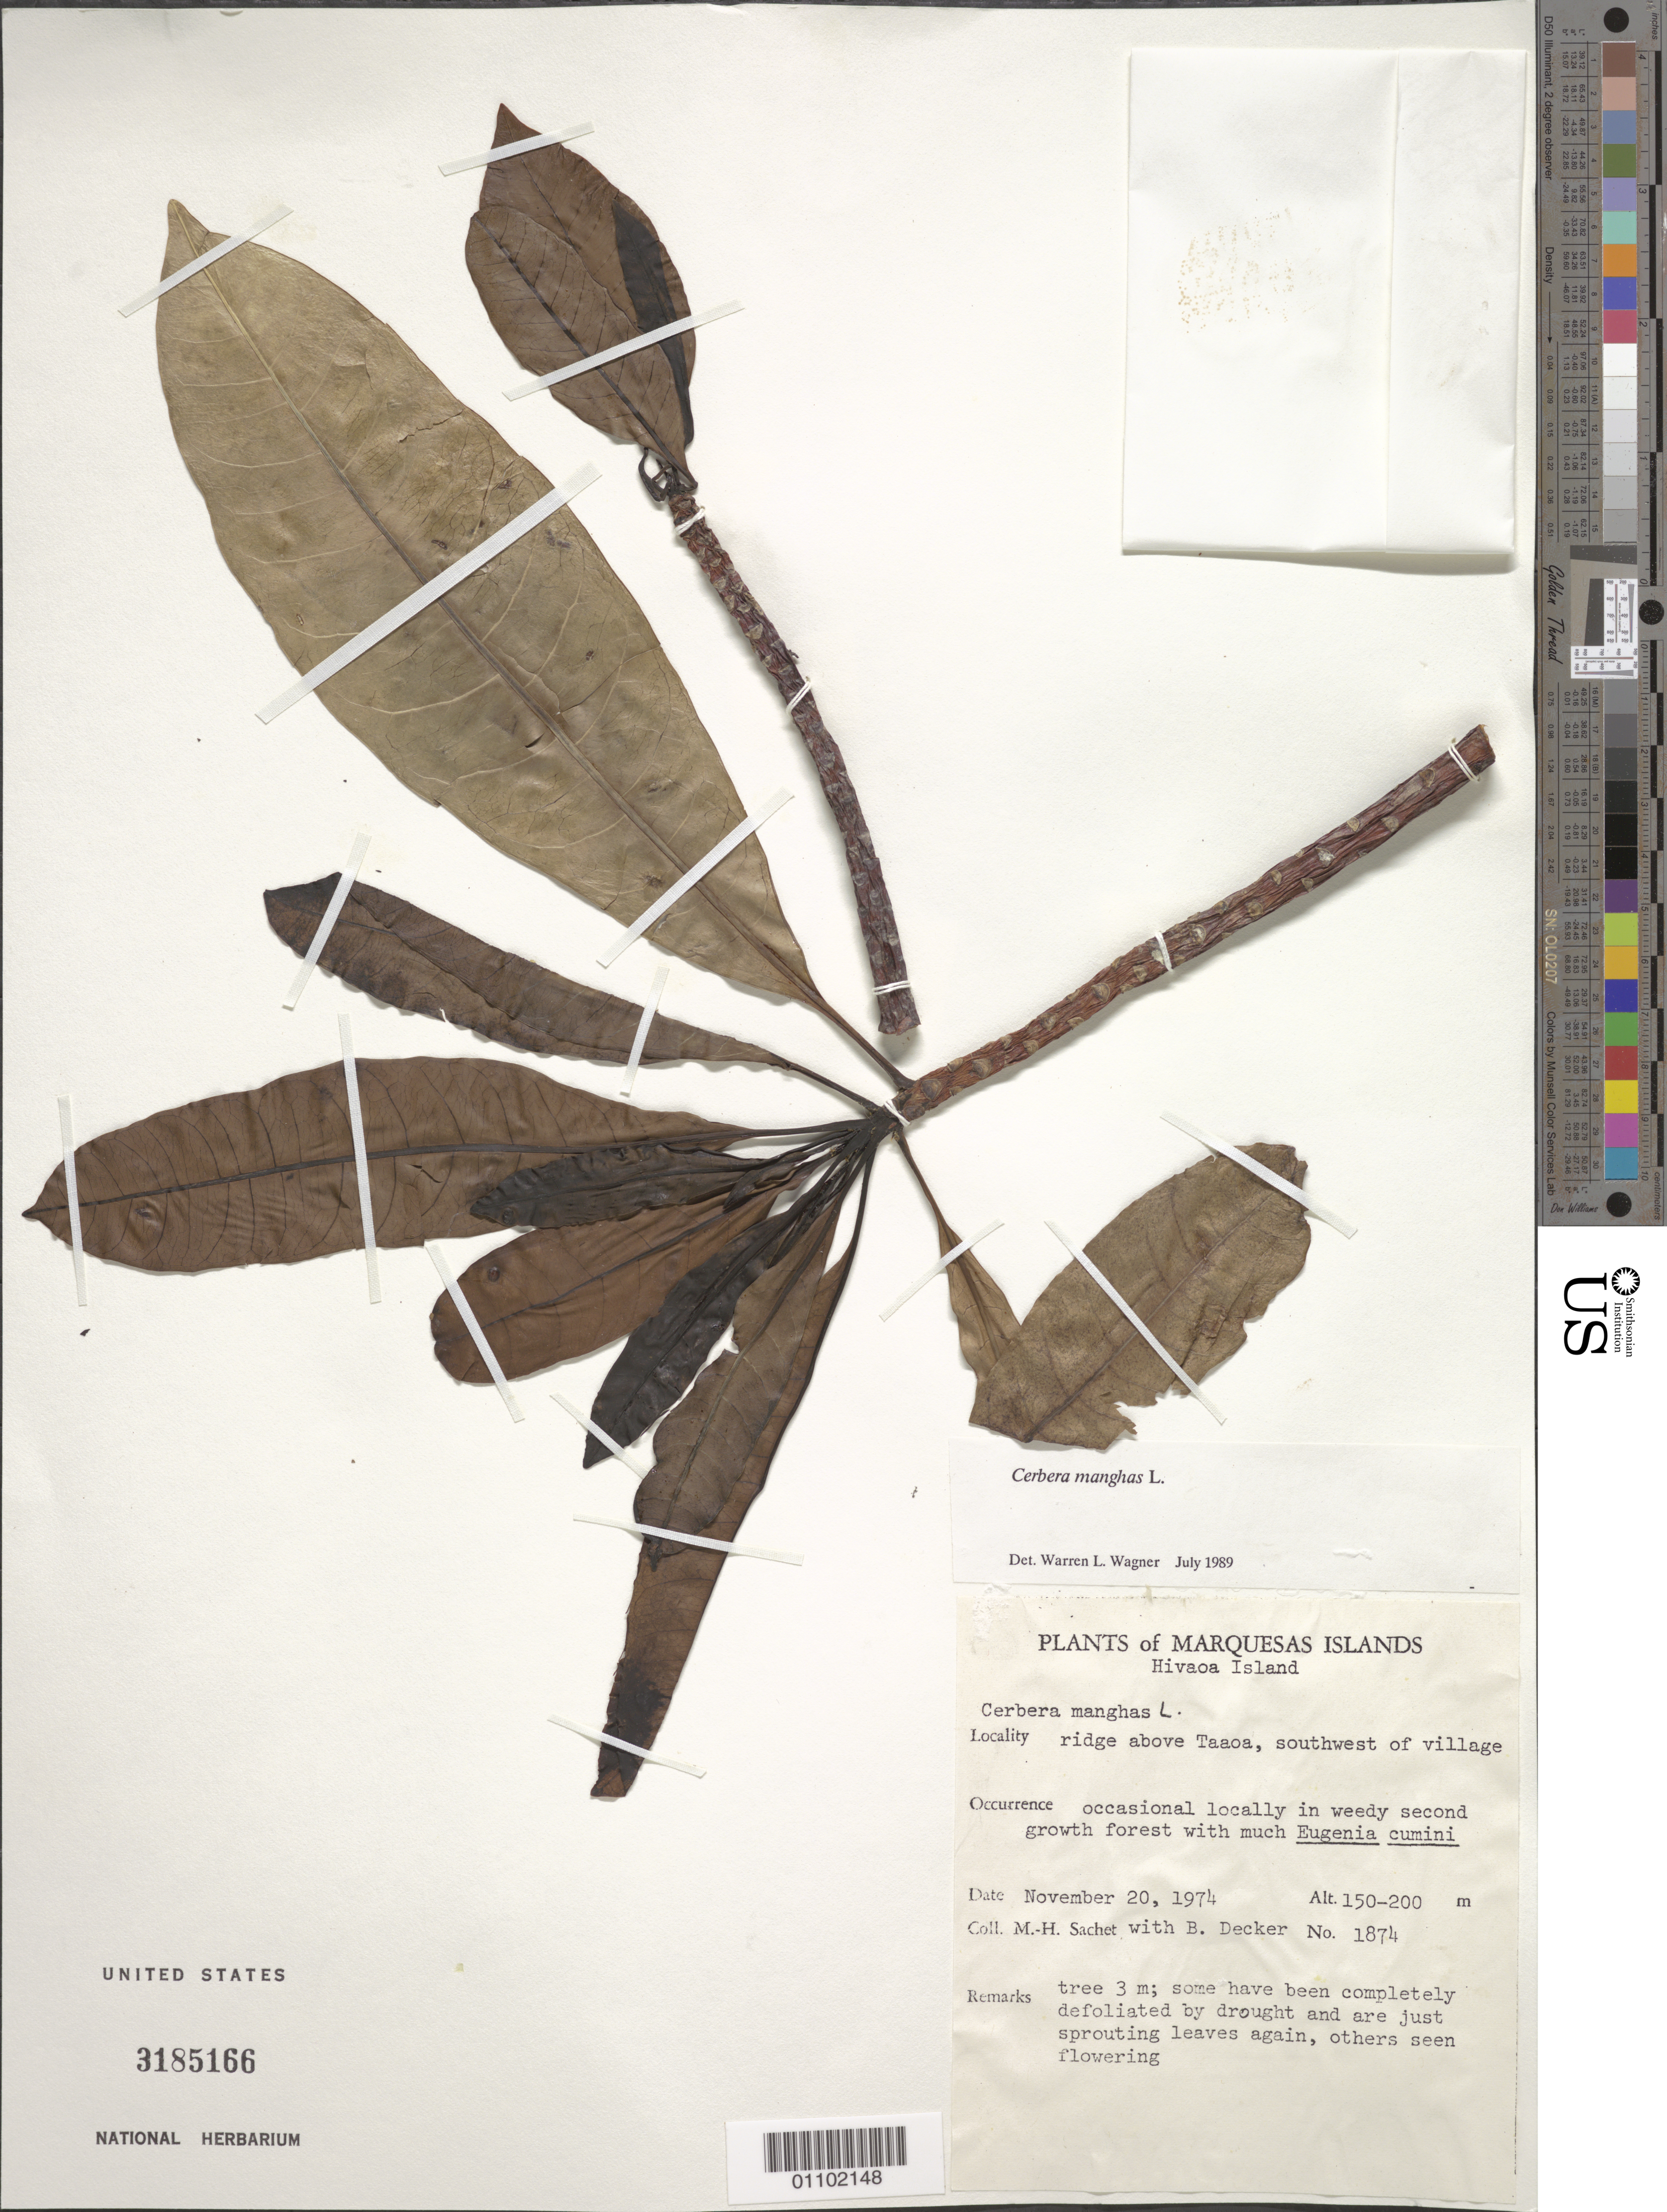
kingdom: Plantae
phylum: Tracheophyta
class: Magnoliopsida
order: Gentianales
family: Apocynaceae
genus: Cerbera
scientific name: Cerbera manghas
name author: L.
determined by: Wagner, W. L., (BOT), Smithsonian Institution - National Museum of Natural History (UNITED STATES)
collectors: M.-H. Sachet & B. G. Decker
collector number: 1874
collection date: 1974-11-20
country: French Polynesia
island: Hiva Oa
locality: ridge above Taaoa, SW of village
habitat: Occasional in weedy second growth forest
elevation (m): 150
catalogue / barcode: US 3185166